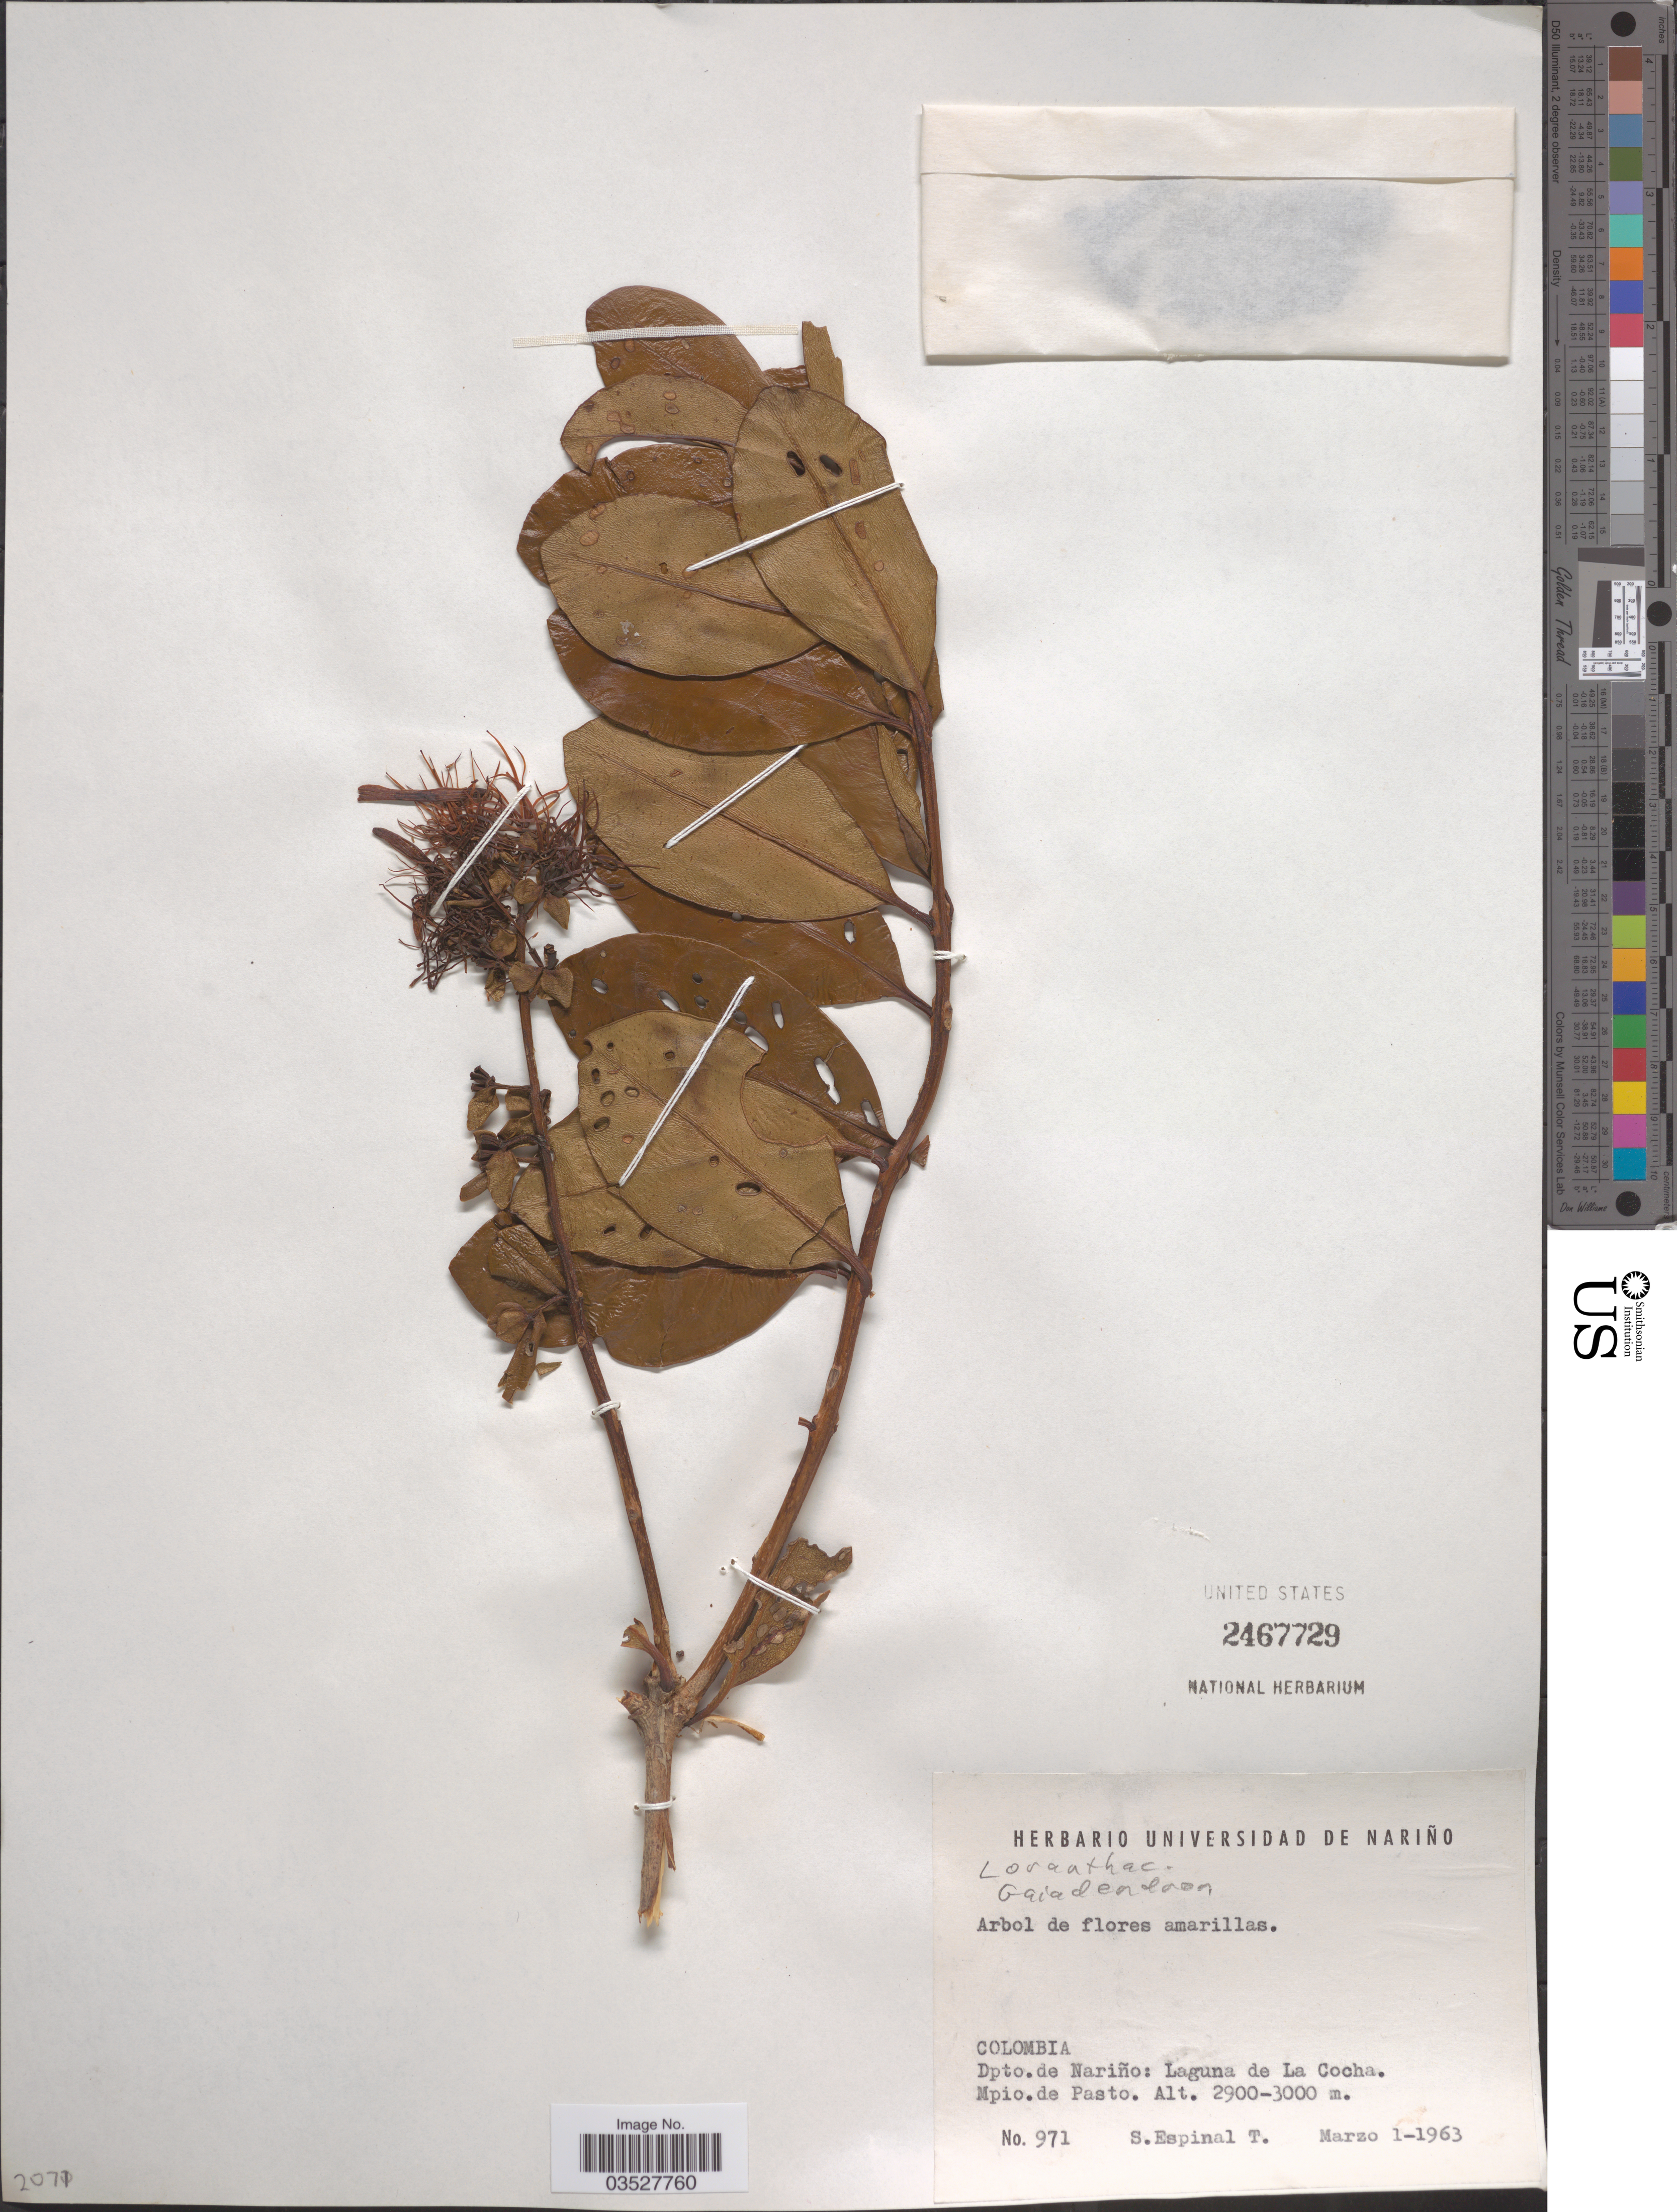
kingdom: Plantae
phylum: Tracheophyta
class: Magnoliopsida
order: Santalales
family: Loranthaceae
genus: Gaiadendron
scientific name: Gaiadendron sp.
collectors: S. Espinal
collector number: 971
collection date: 1963-03-01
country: Colombia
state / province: Nariño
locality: Dpto. de Nariño: Laguna de La Cocha. Mpio. de Pasto.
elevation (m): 2900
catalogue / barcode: US 2467729